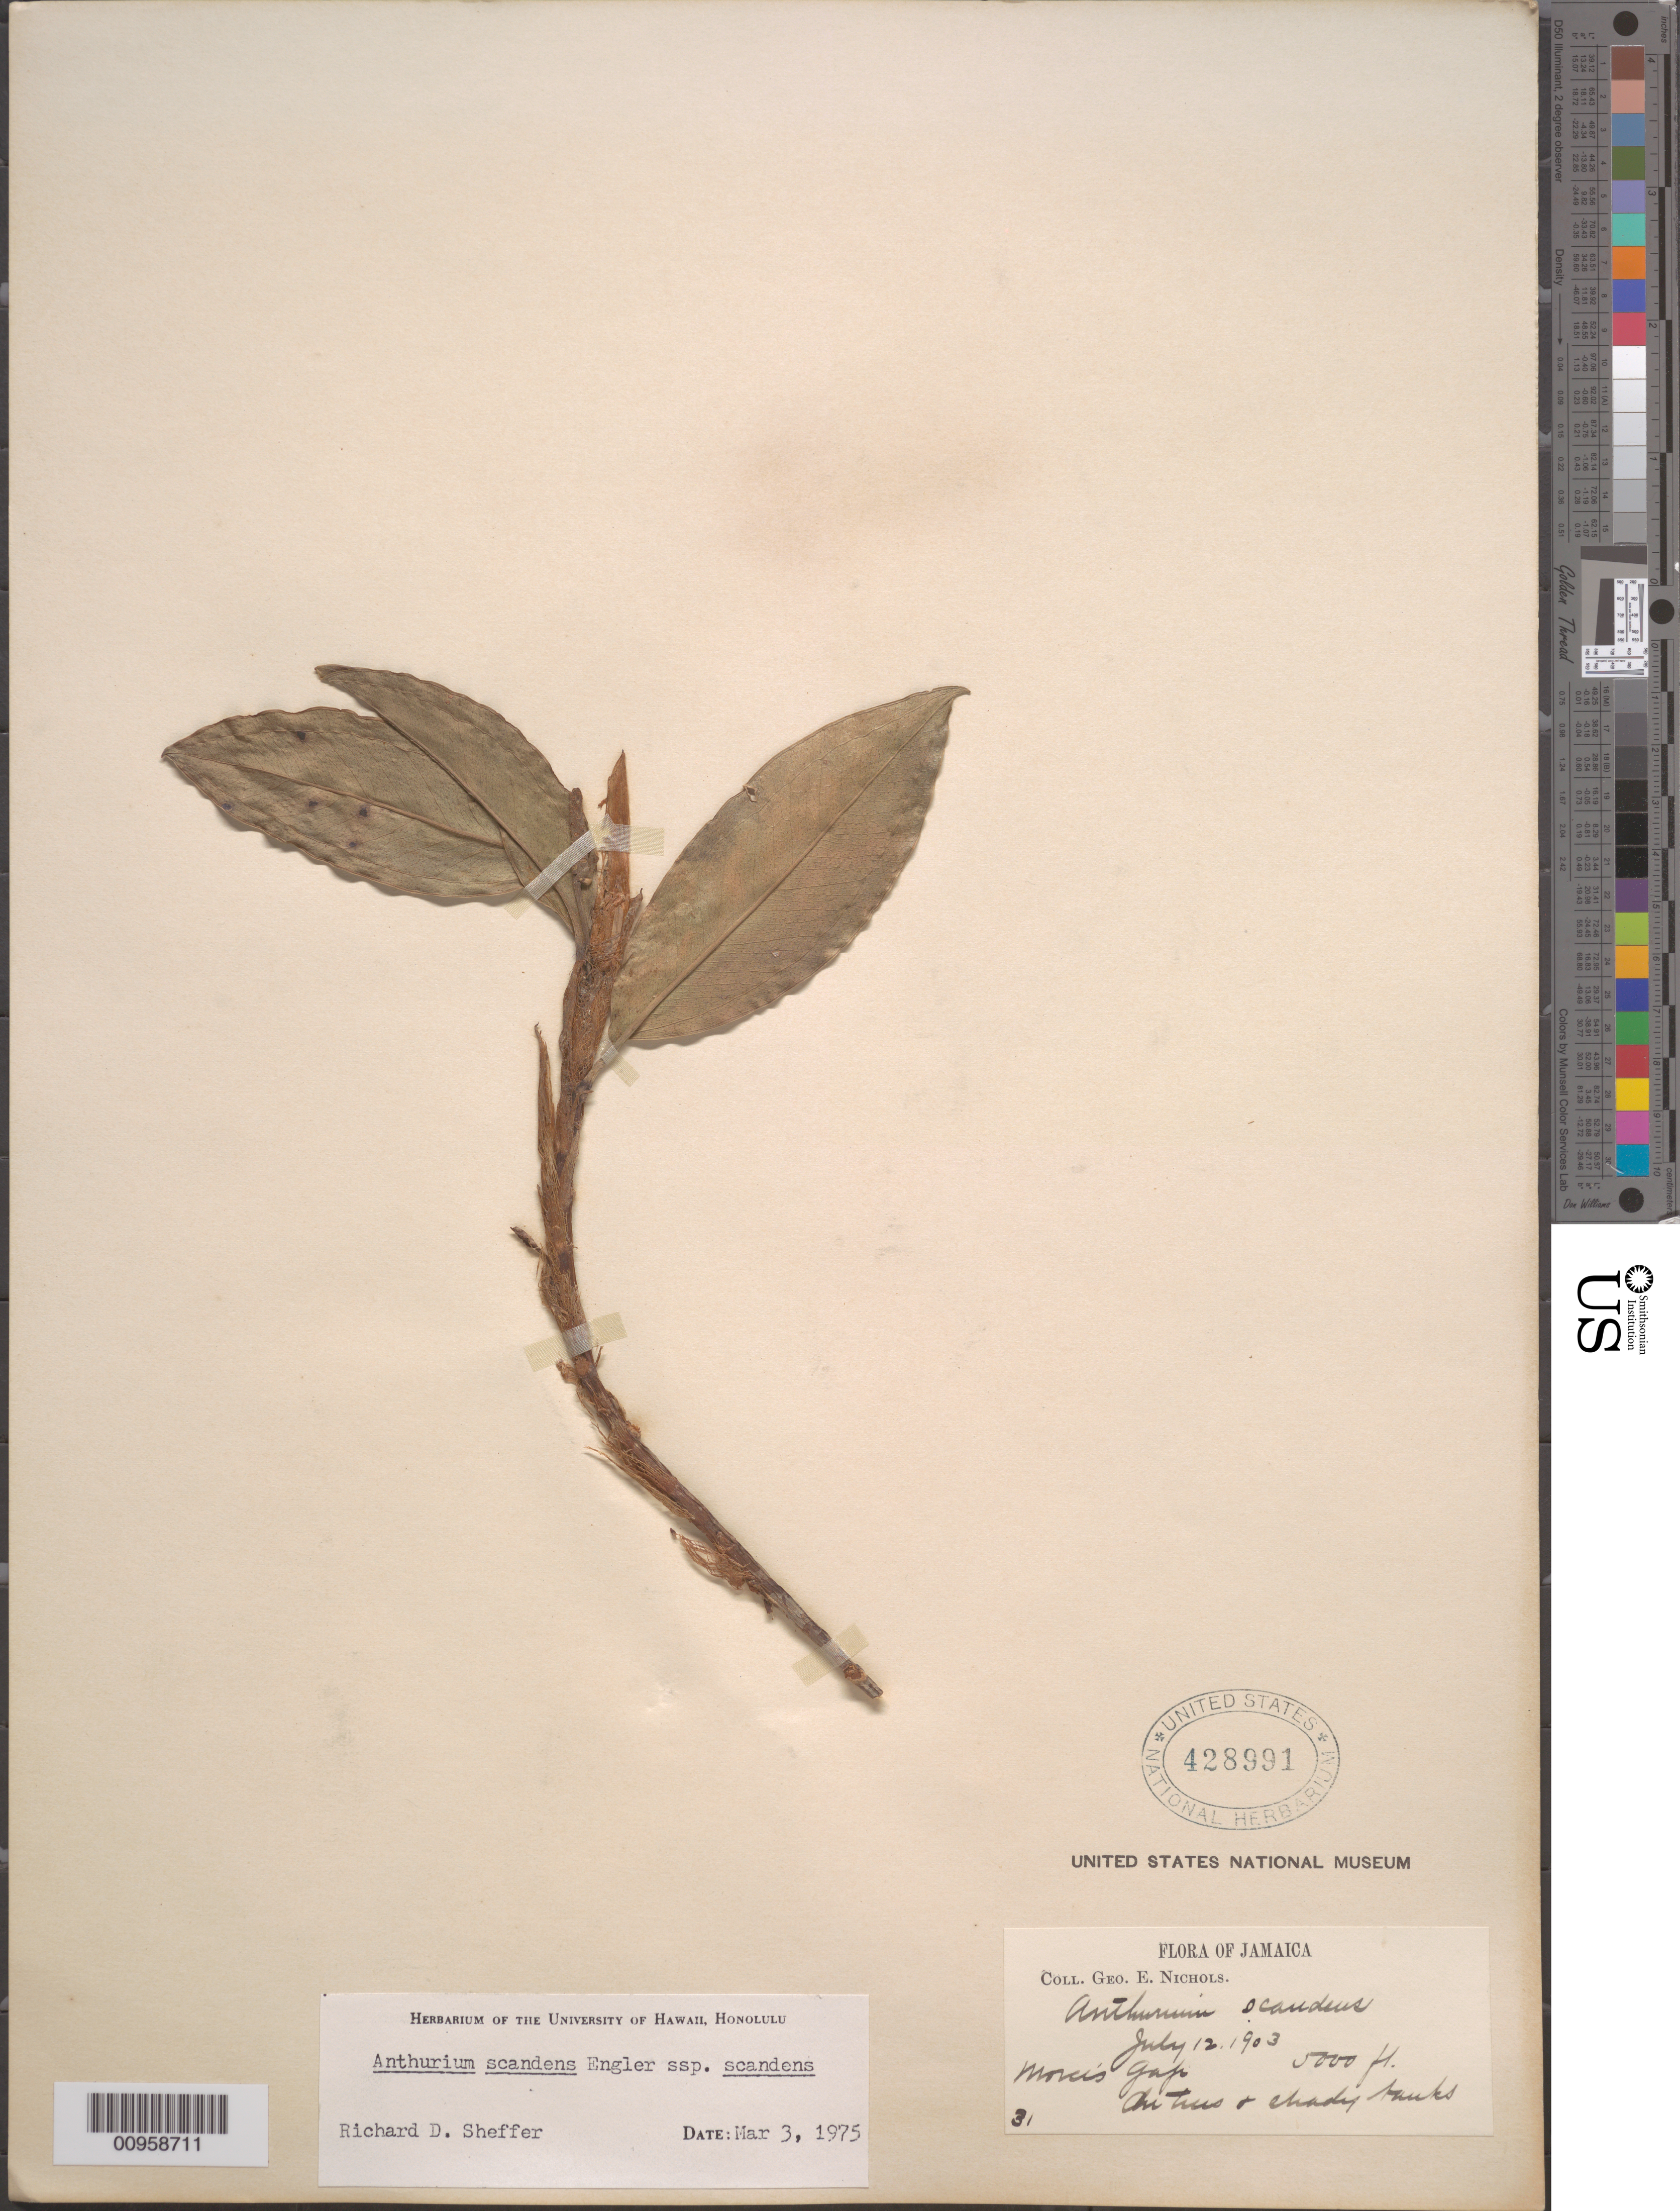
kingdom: Plantae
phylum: Tracheophyta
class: Liliopsida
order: Alismatales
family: Araceae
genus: Anthurium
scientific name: Anthurium scandens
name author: (Aubl.) Engl.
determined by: Sheffer, R. D.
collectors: G. E. Nichols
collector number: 31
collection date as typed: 12 Jul 1903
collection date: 1903-07-12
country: Jamaica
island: Jamaica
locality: Morces Gap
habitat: On trees and shady banks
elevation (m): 1524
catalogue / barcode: US 428991